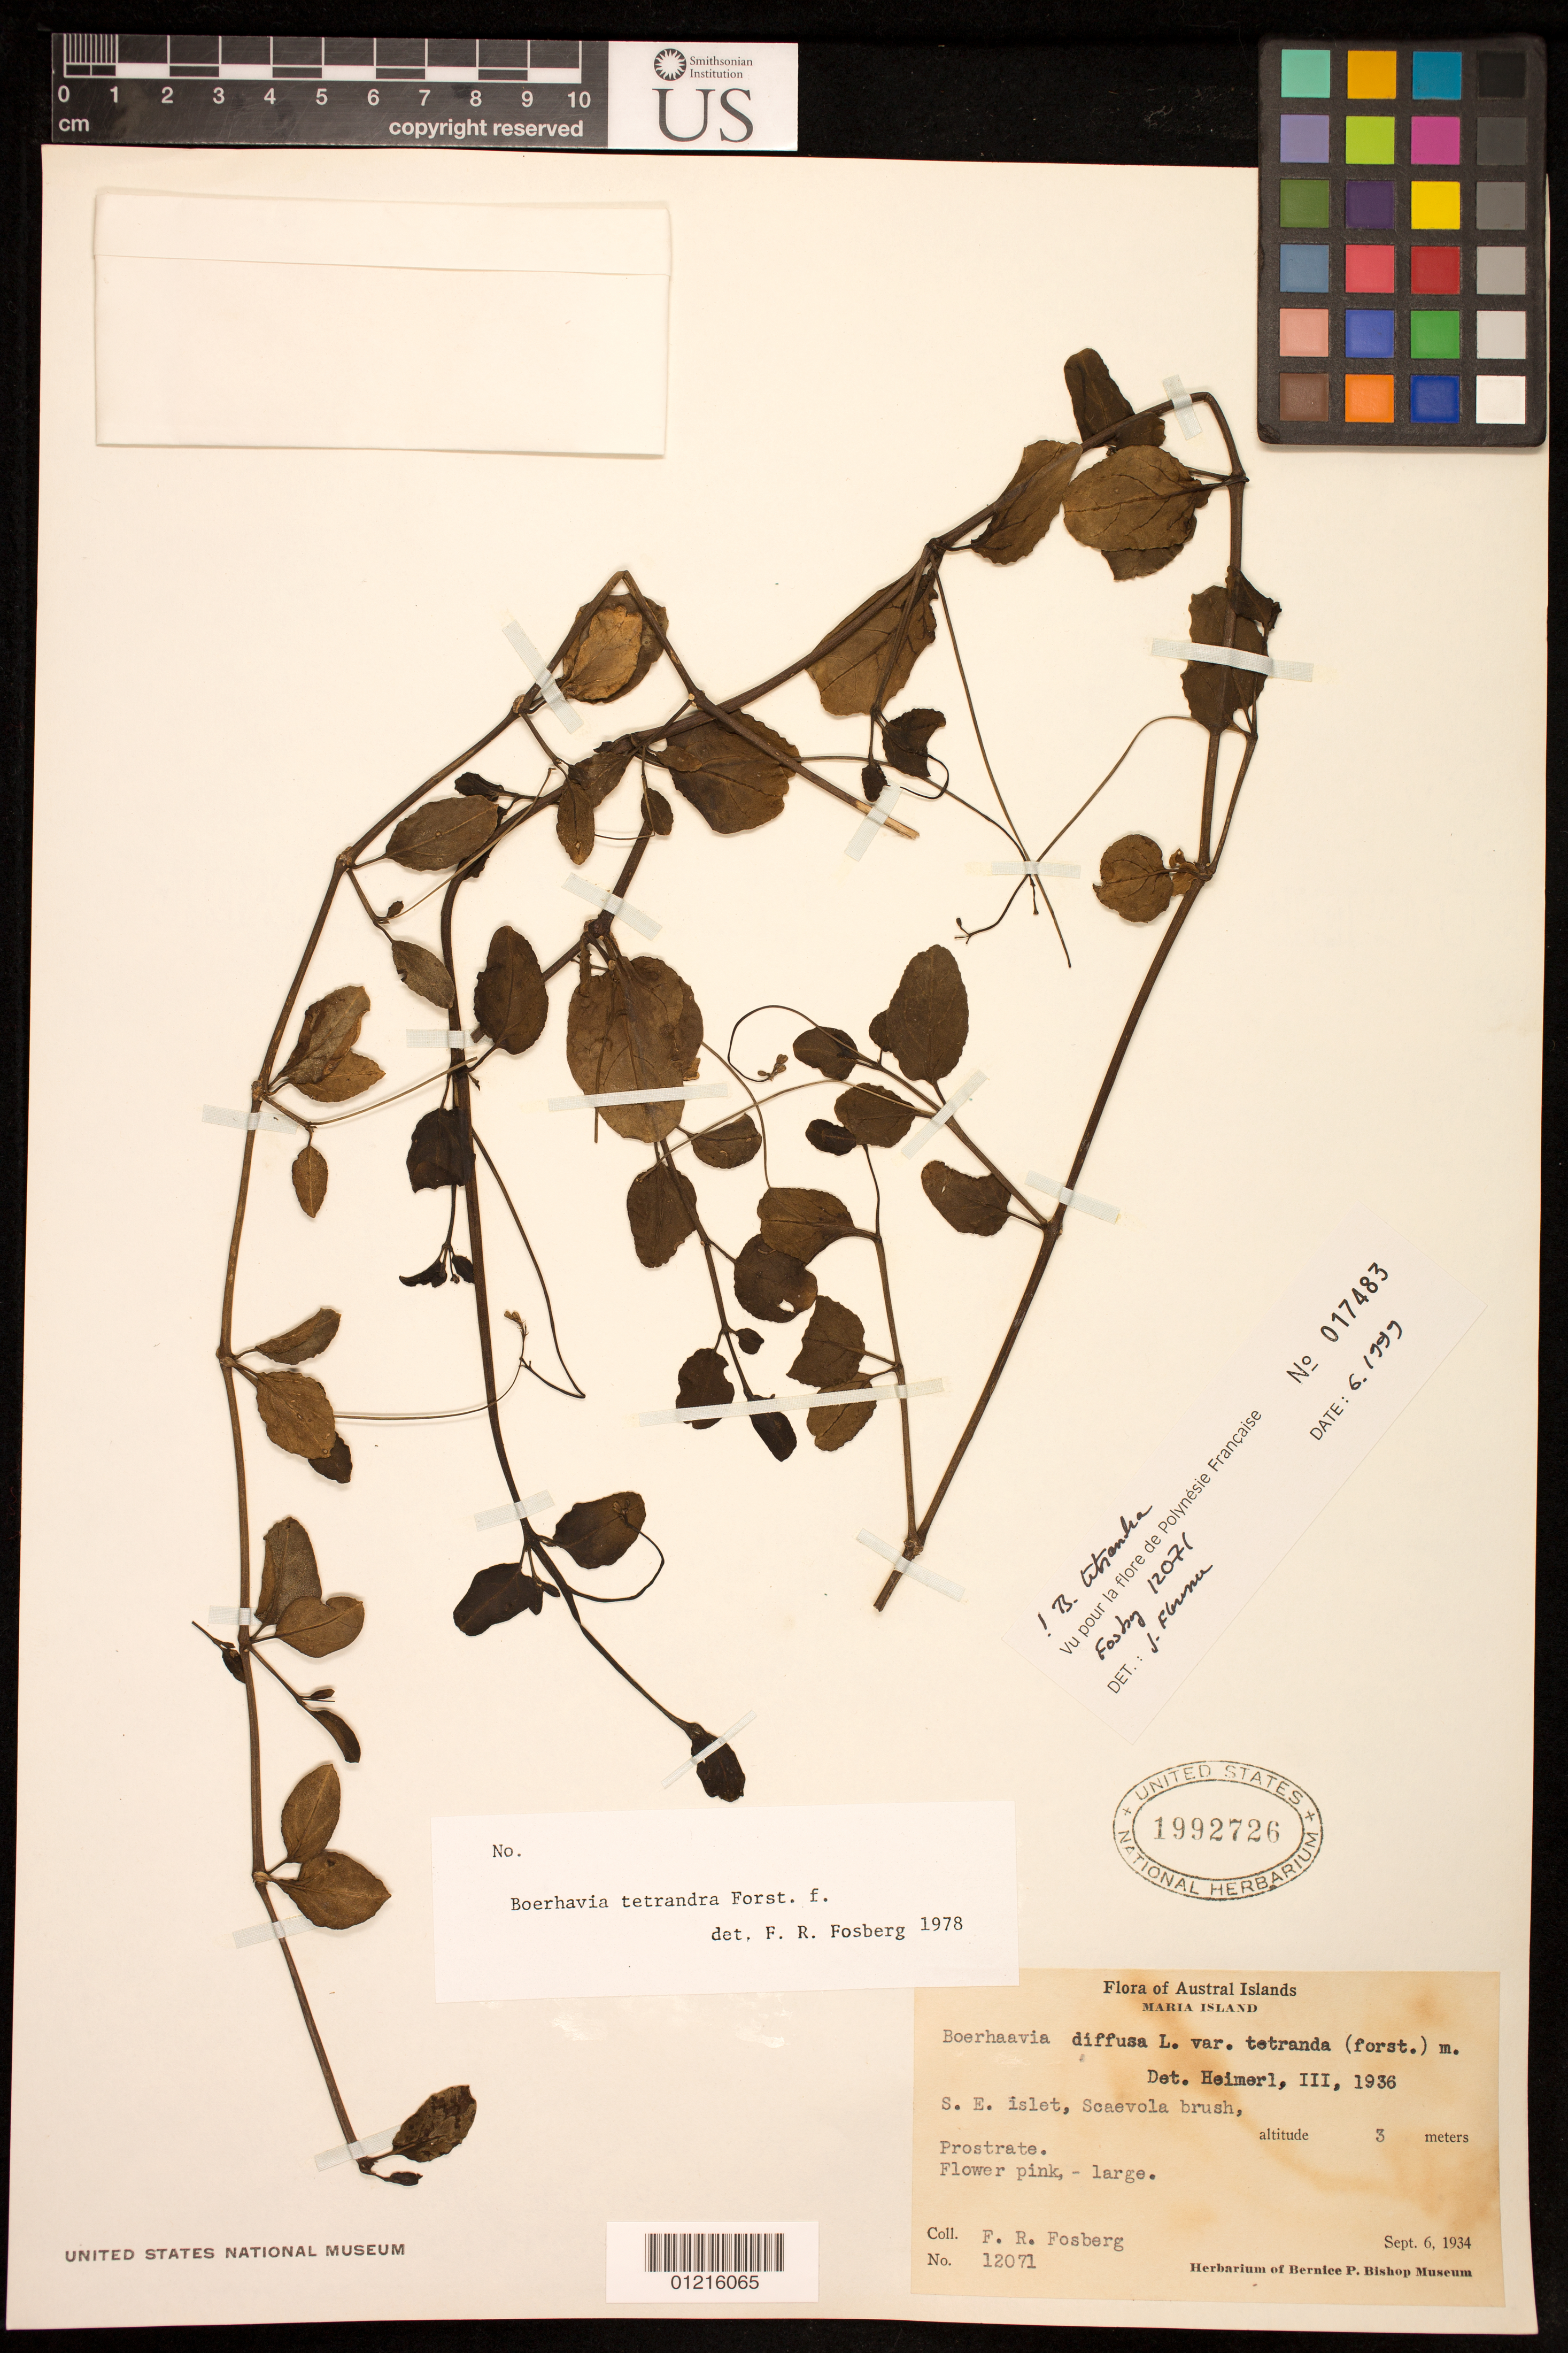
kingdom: Plantae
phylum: Tracheophyta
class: Magnoliopsida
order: Caryophyllales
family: Nyctaginaceae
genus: Boerhavia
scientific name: Boerhavia tetrandra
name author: G. Forst.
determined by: Florence, J.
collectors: F. R. Fosberg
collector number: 12071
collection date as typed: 06 Sep 1934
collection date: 1934-09-06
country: French Polynesia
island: Maria Atoll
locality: Maria Island, S.E. islet [=Tubuai Is.]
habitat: Scaevola brush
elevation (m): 3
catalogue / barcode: US 1992726